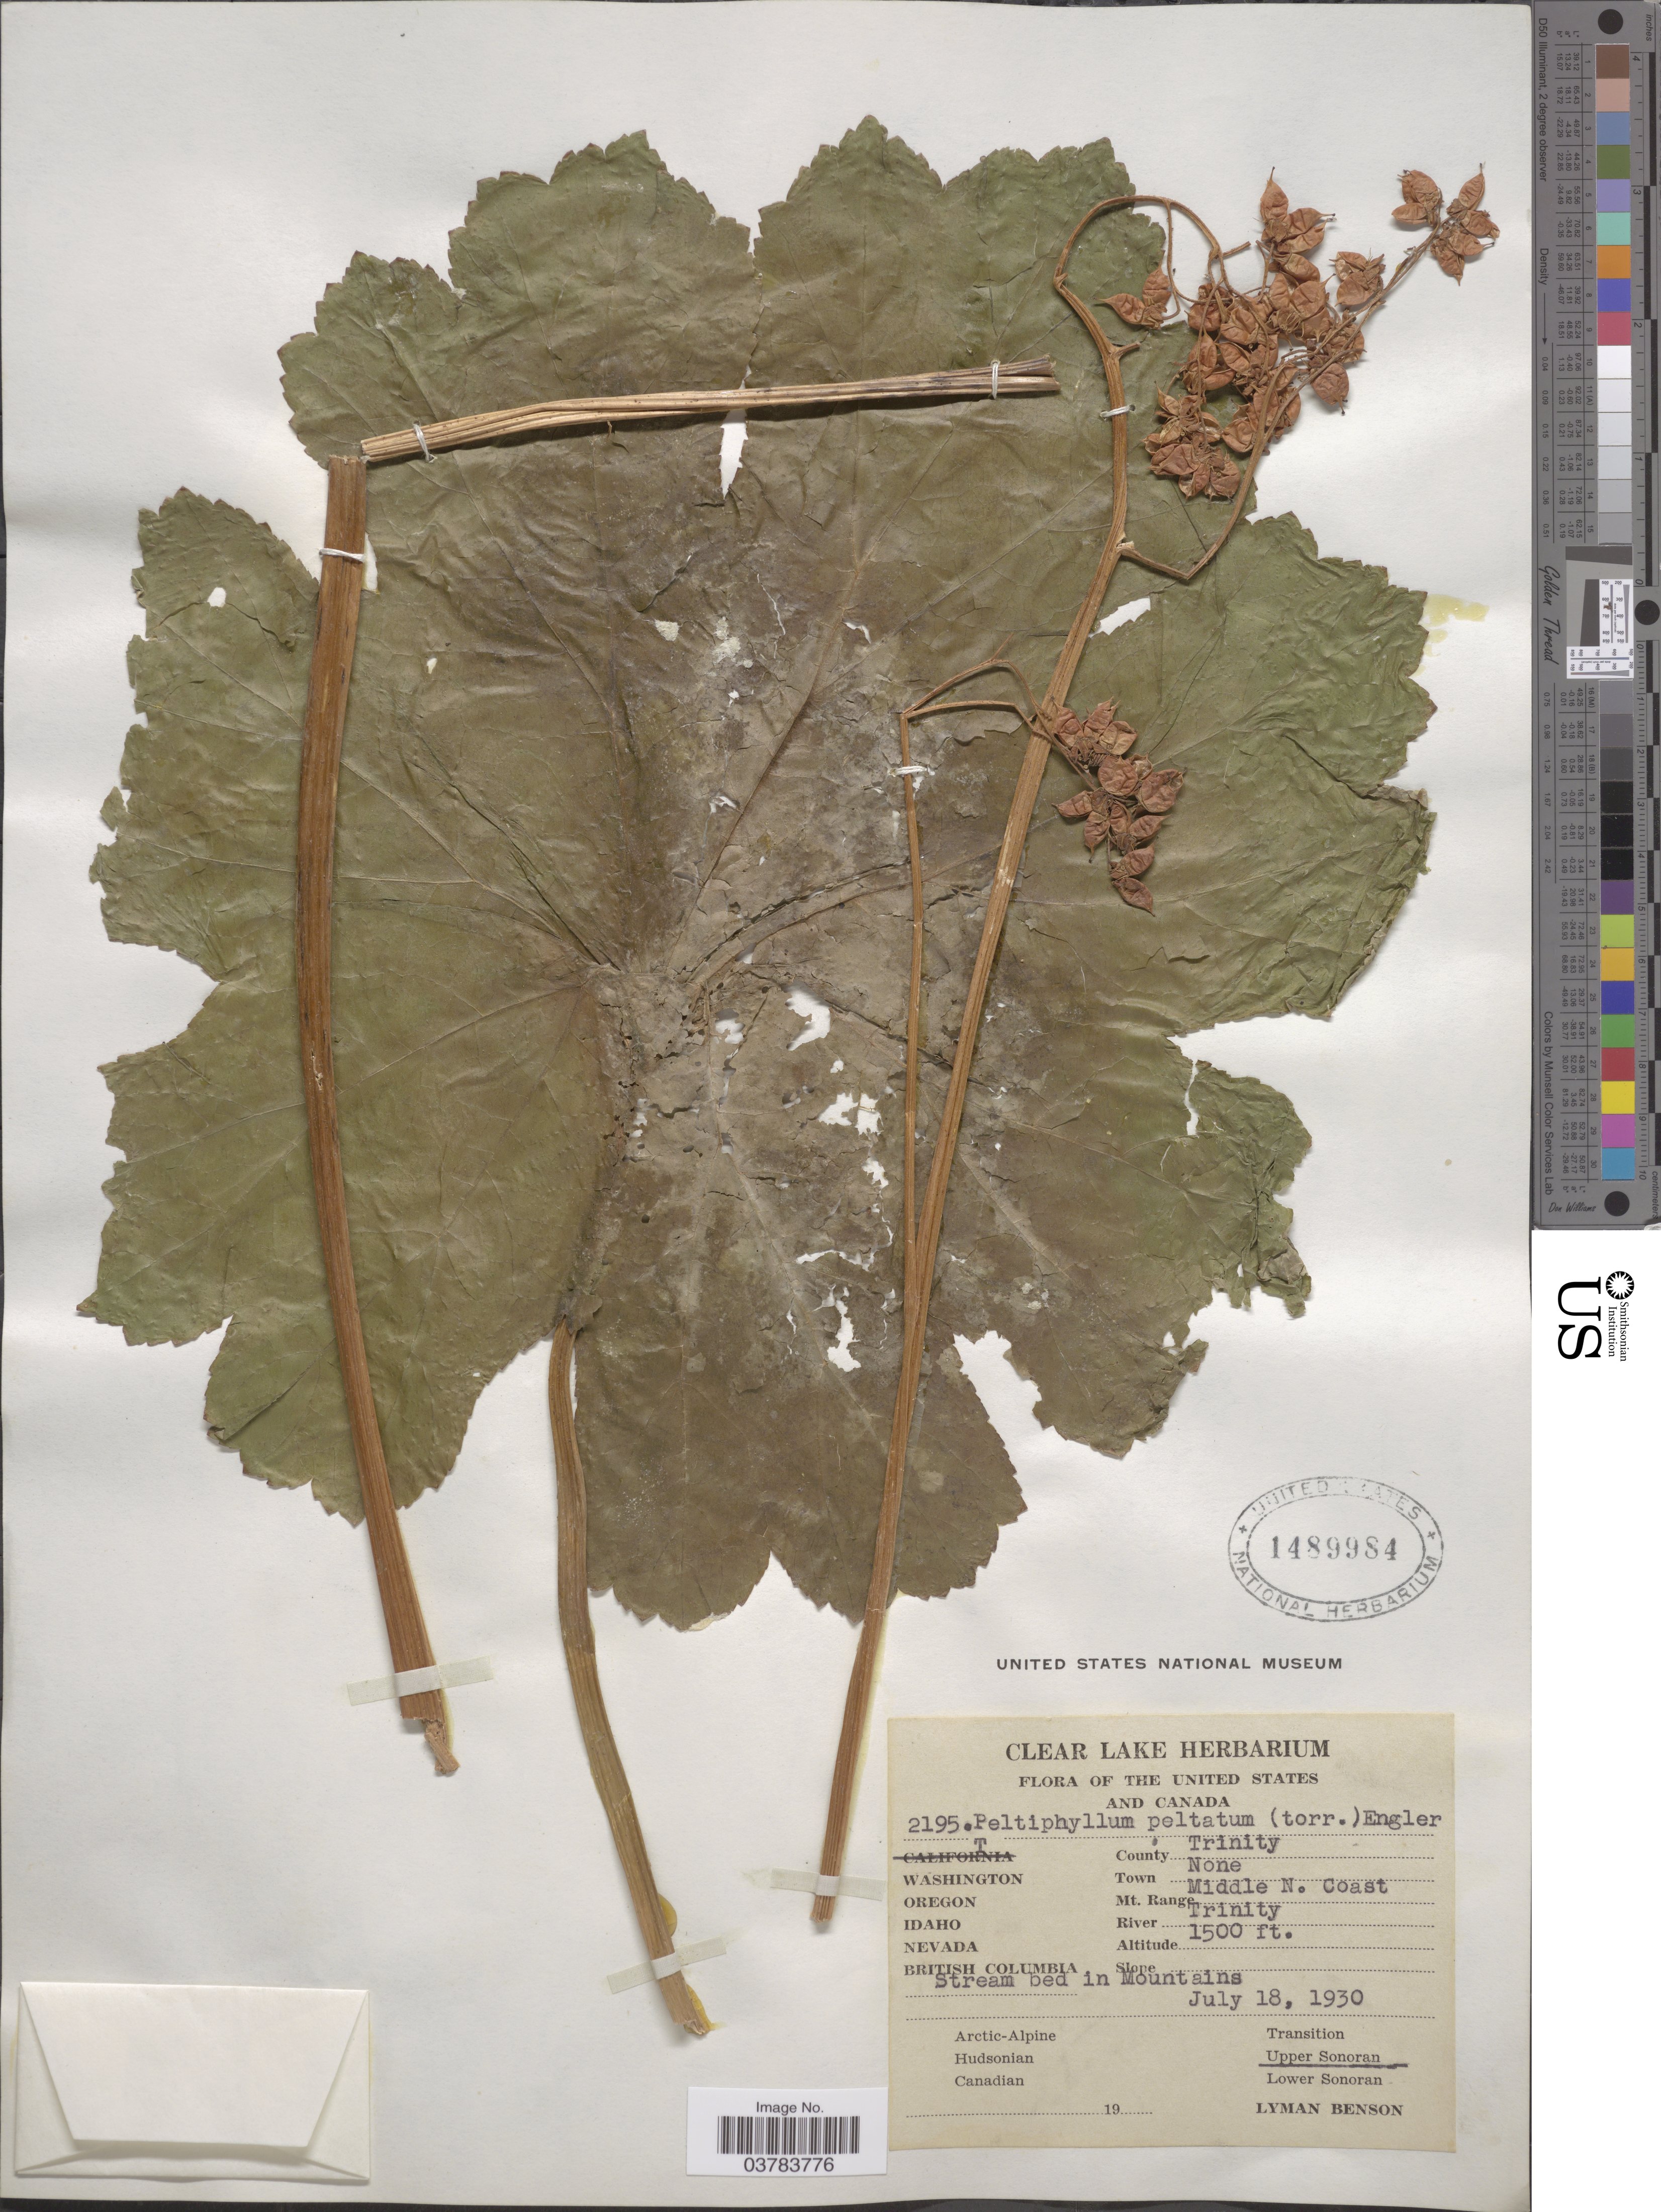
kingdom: Plantae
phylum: Tracheophyta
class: Magnoliopsida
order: Saxifragales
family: Saxifragaceae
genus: Darmera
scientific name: Darmera peltata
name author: (Torr. ex Benth.) Voss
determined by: Strong, Mark T., (BOT), Smithsonian Institution - National Museum of Natural History (UNITED STATES)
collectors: L. D. Benson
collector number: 2195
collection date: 1930-07-18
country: United States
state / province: California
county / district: Trinity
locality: The United States And Canada. County Trinity. Mt. Range Middle N. Coast. River Trinity. Upper Sonoran.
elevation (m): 457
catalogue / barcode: US 1489984